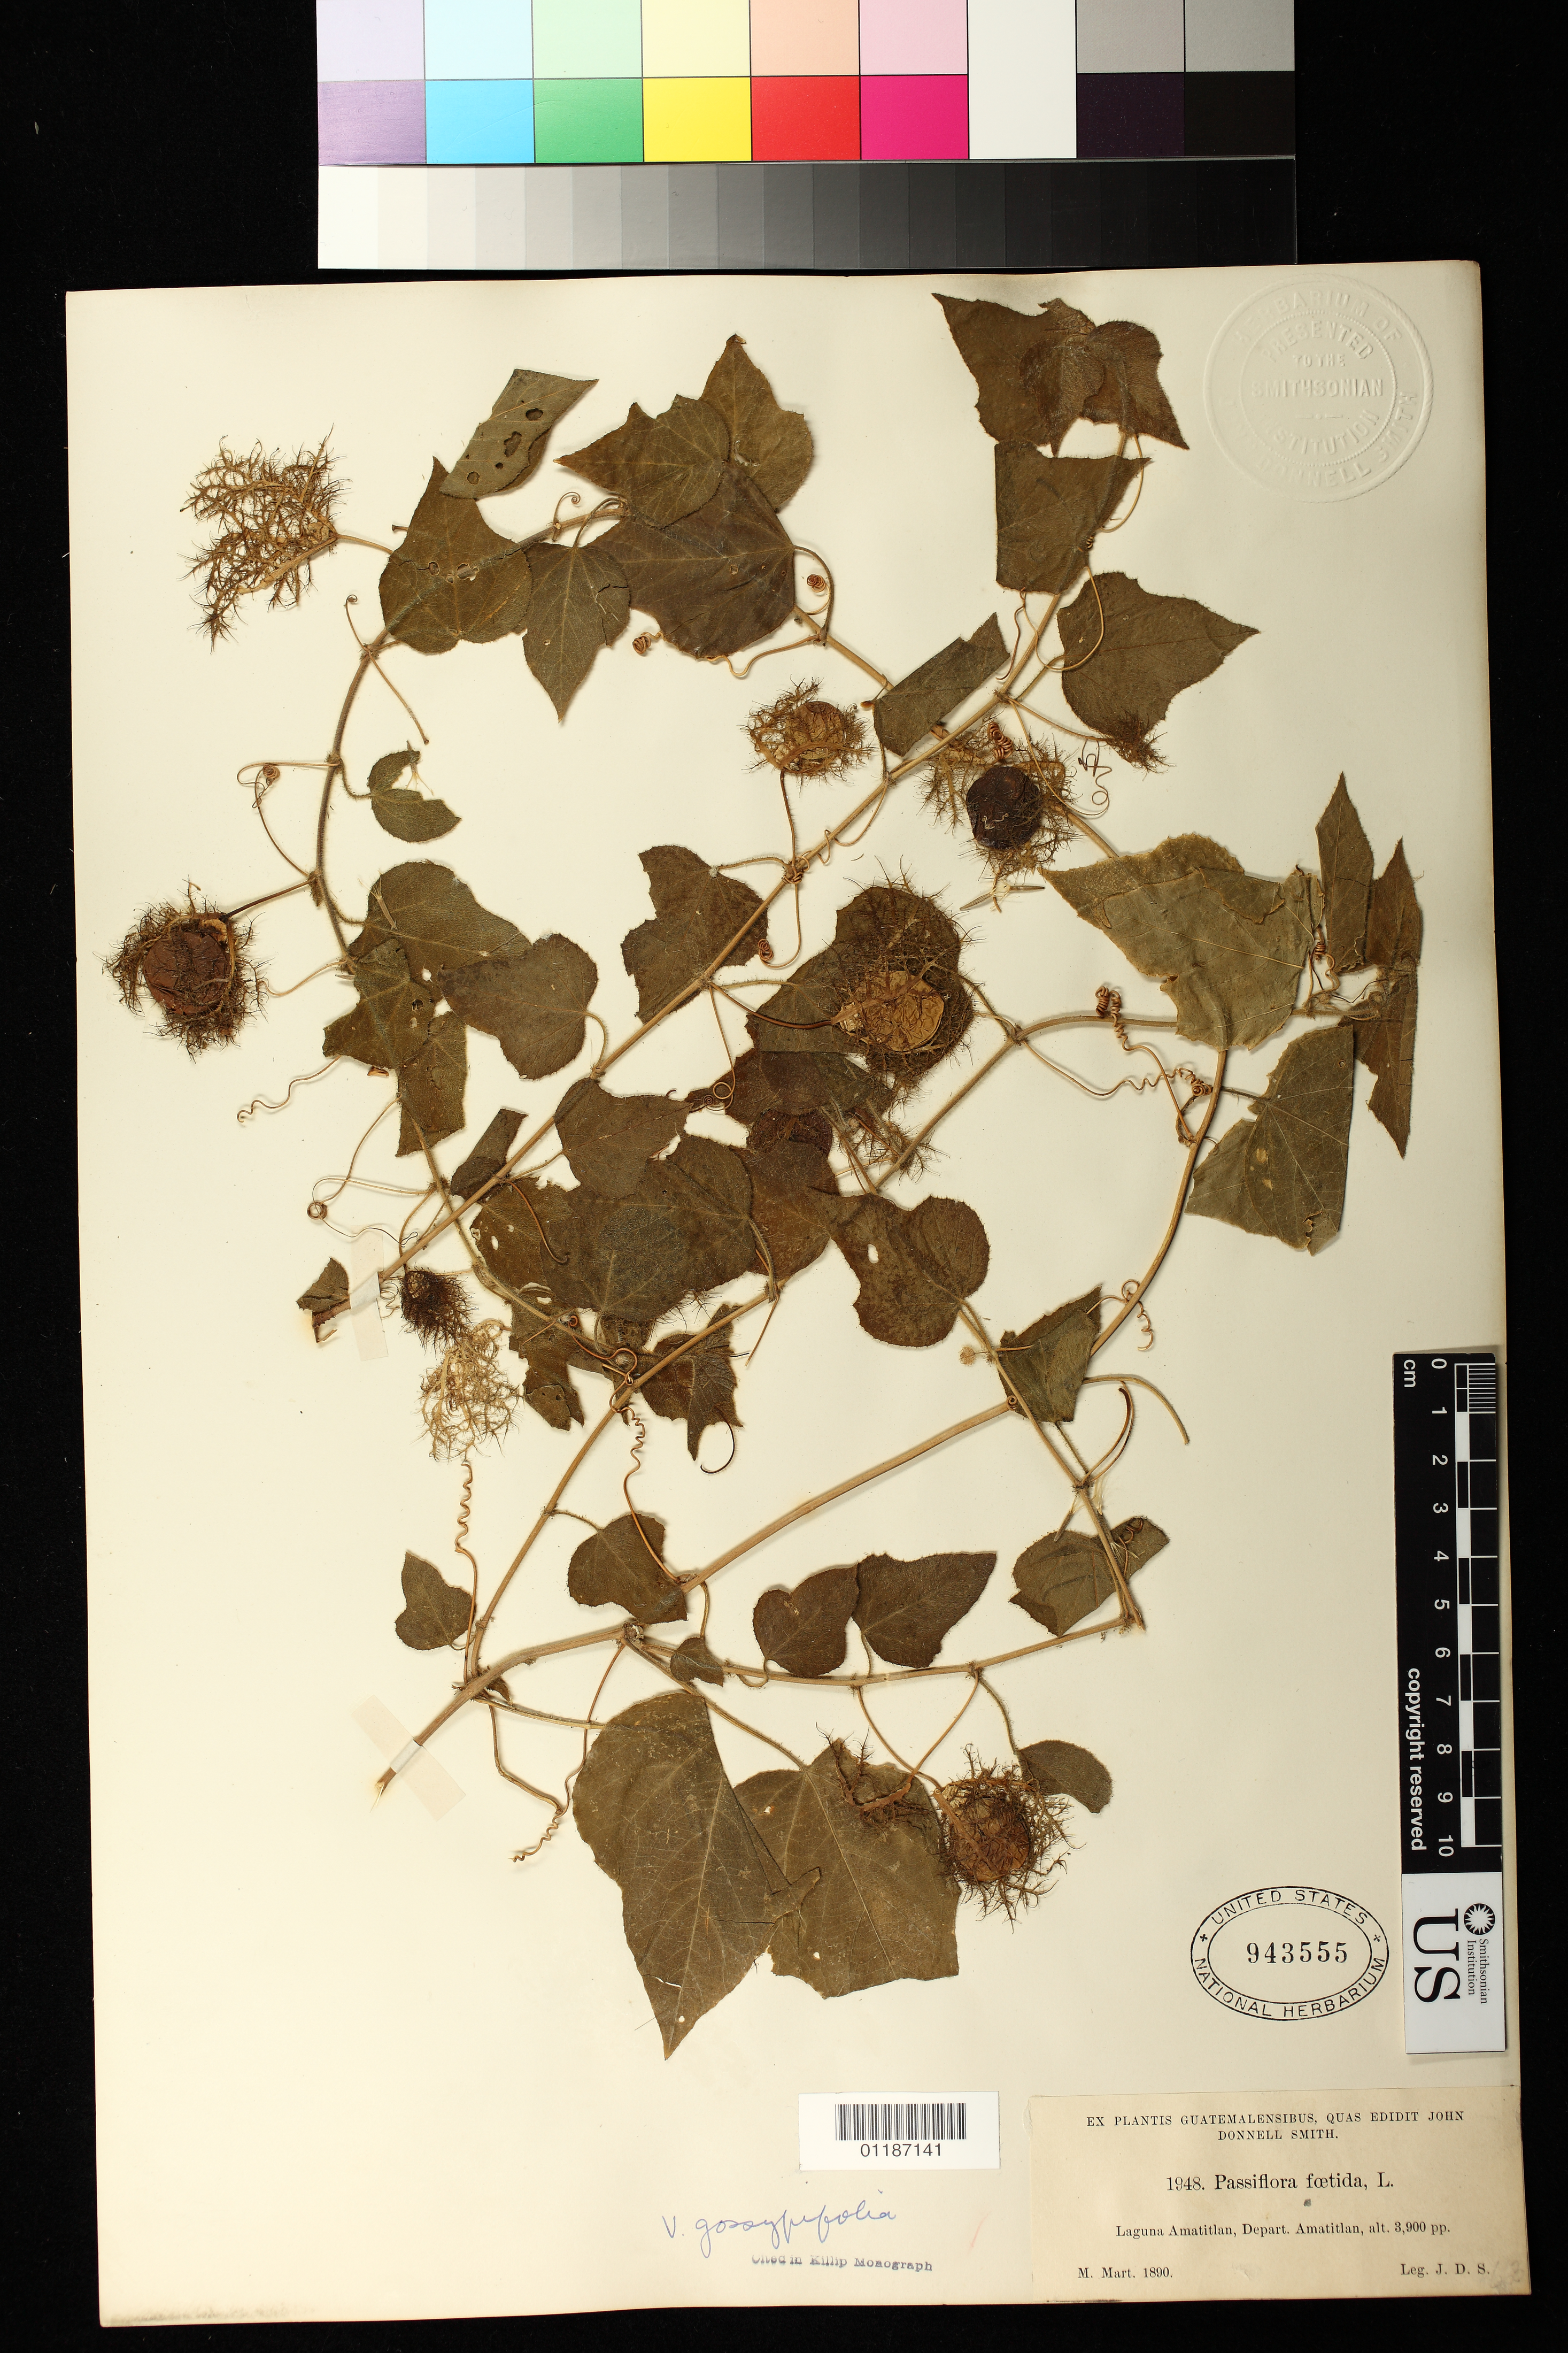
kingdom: Plantae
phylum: Tracheophyta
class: Magnoliopsida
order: Malpighiales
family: Passifloraceae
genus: Passiflora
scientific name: Passiflora foetida var. gossypiifolia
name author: (Desv.) Mast.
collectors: J. Donnell Smith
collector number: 1948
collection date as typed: Mar 1890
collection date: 1890-03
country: Guatemala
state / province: Guatemala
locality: Laguna Amatitlan.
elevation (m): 1189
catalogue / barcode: US 943555